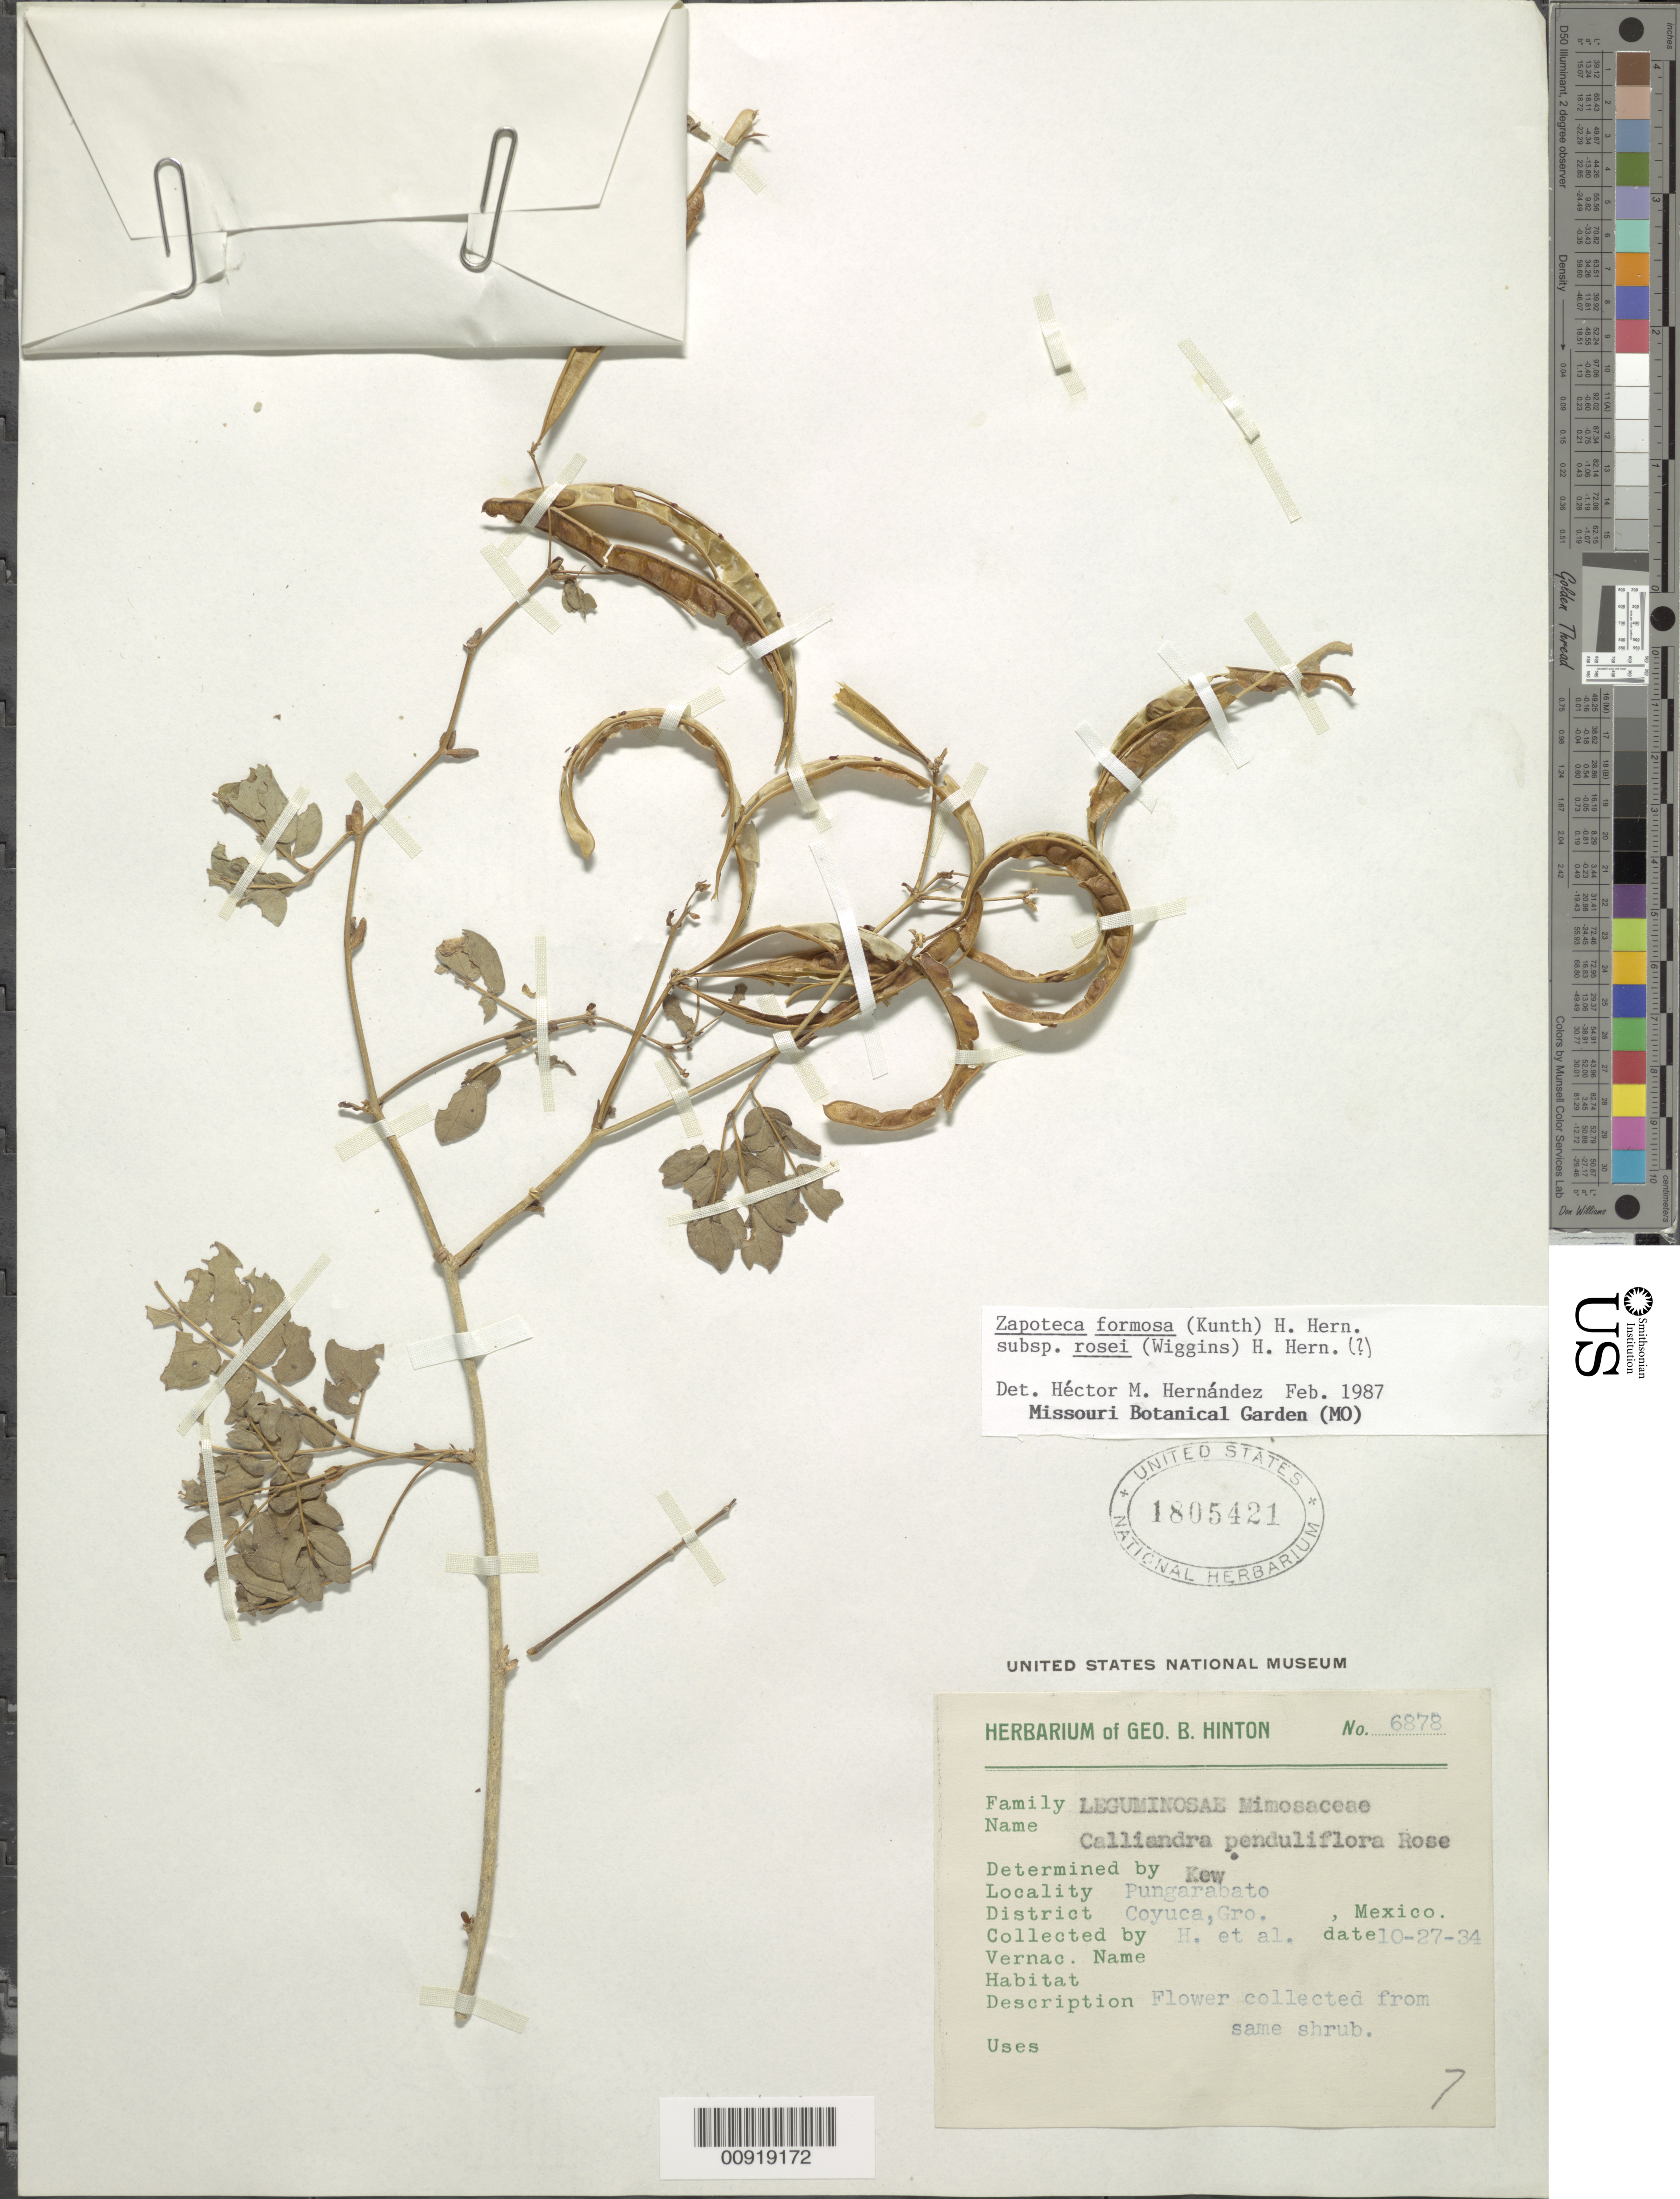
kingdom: Plantae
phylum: Tracheophyta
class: Magnoliopsida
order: Fabales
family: Fabaceae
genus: Zapoteca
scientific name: Zapoteca formosa subsp. rosei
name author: (Wiggins) H.M. Hern.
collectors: G. B. Hinton & et al.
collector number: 6878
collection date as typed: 27 Oct 1934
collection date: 1934-10-27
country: Mexico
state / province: Guerrero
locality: Pungarabato, District Coyuca, Guerrero.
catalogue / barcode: US 1805421